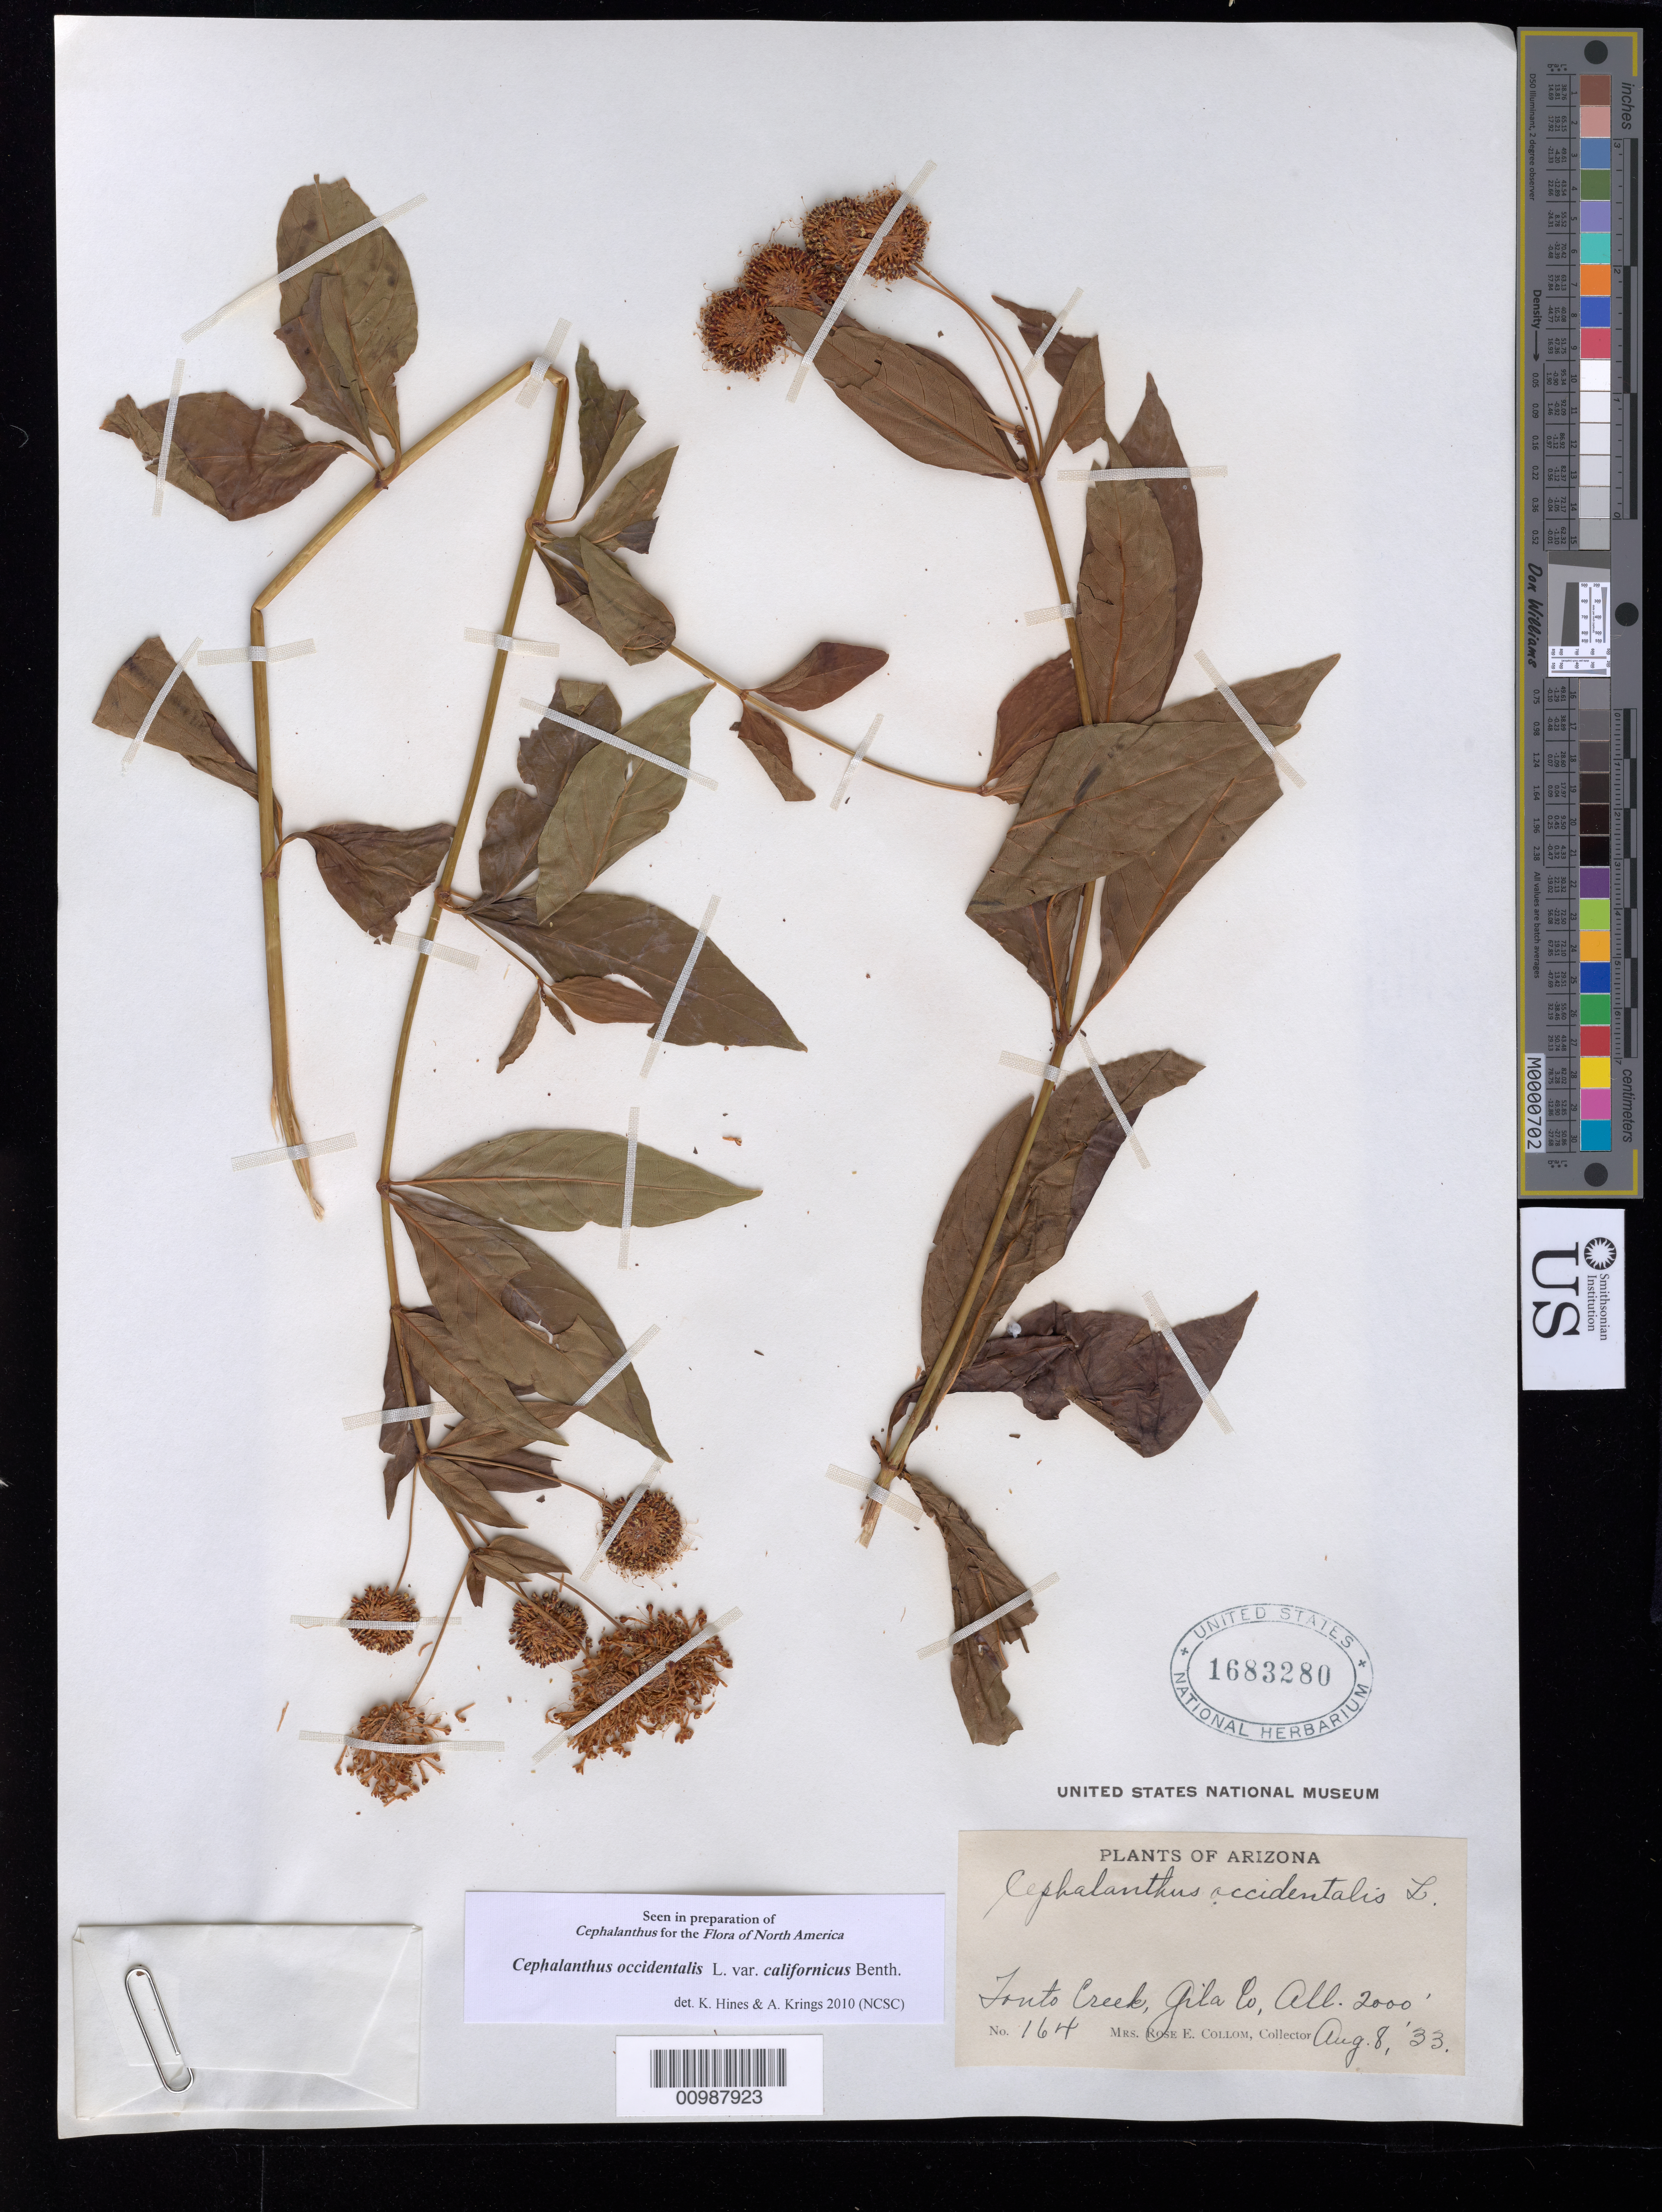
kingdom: Plantae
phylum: Tracheophyta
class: Magnoliopsida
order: Gentianales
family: Rubiaceae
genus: Cephalanthus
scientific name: Cephalanthus occidentalis var. californicus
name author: Benth.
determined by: Hines, K.; Krings, A.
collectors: R. E. Collom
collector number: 164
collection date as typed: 08 Aug 1933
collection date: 1933-08-08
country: United States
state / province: Arizona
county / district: Gila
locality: Tonto Creek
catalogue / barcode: US 1683280